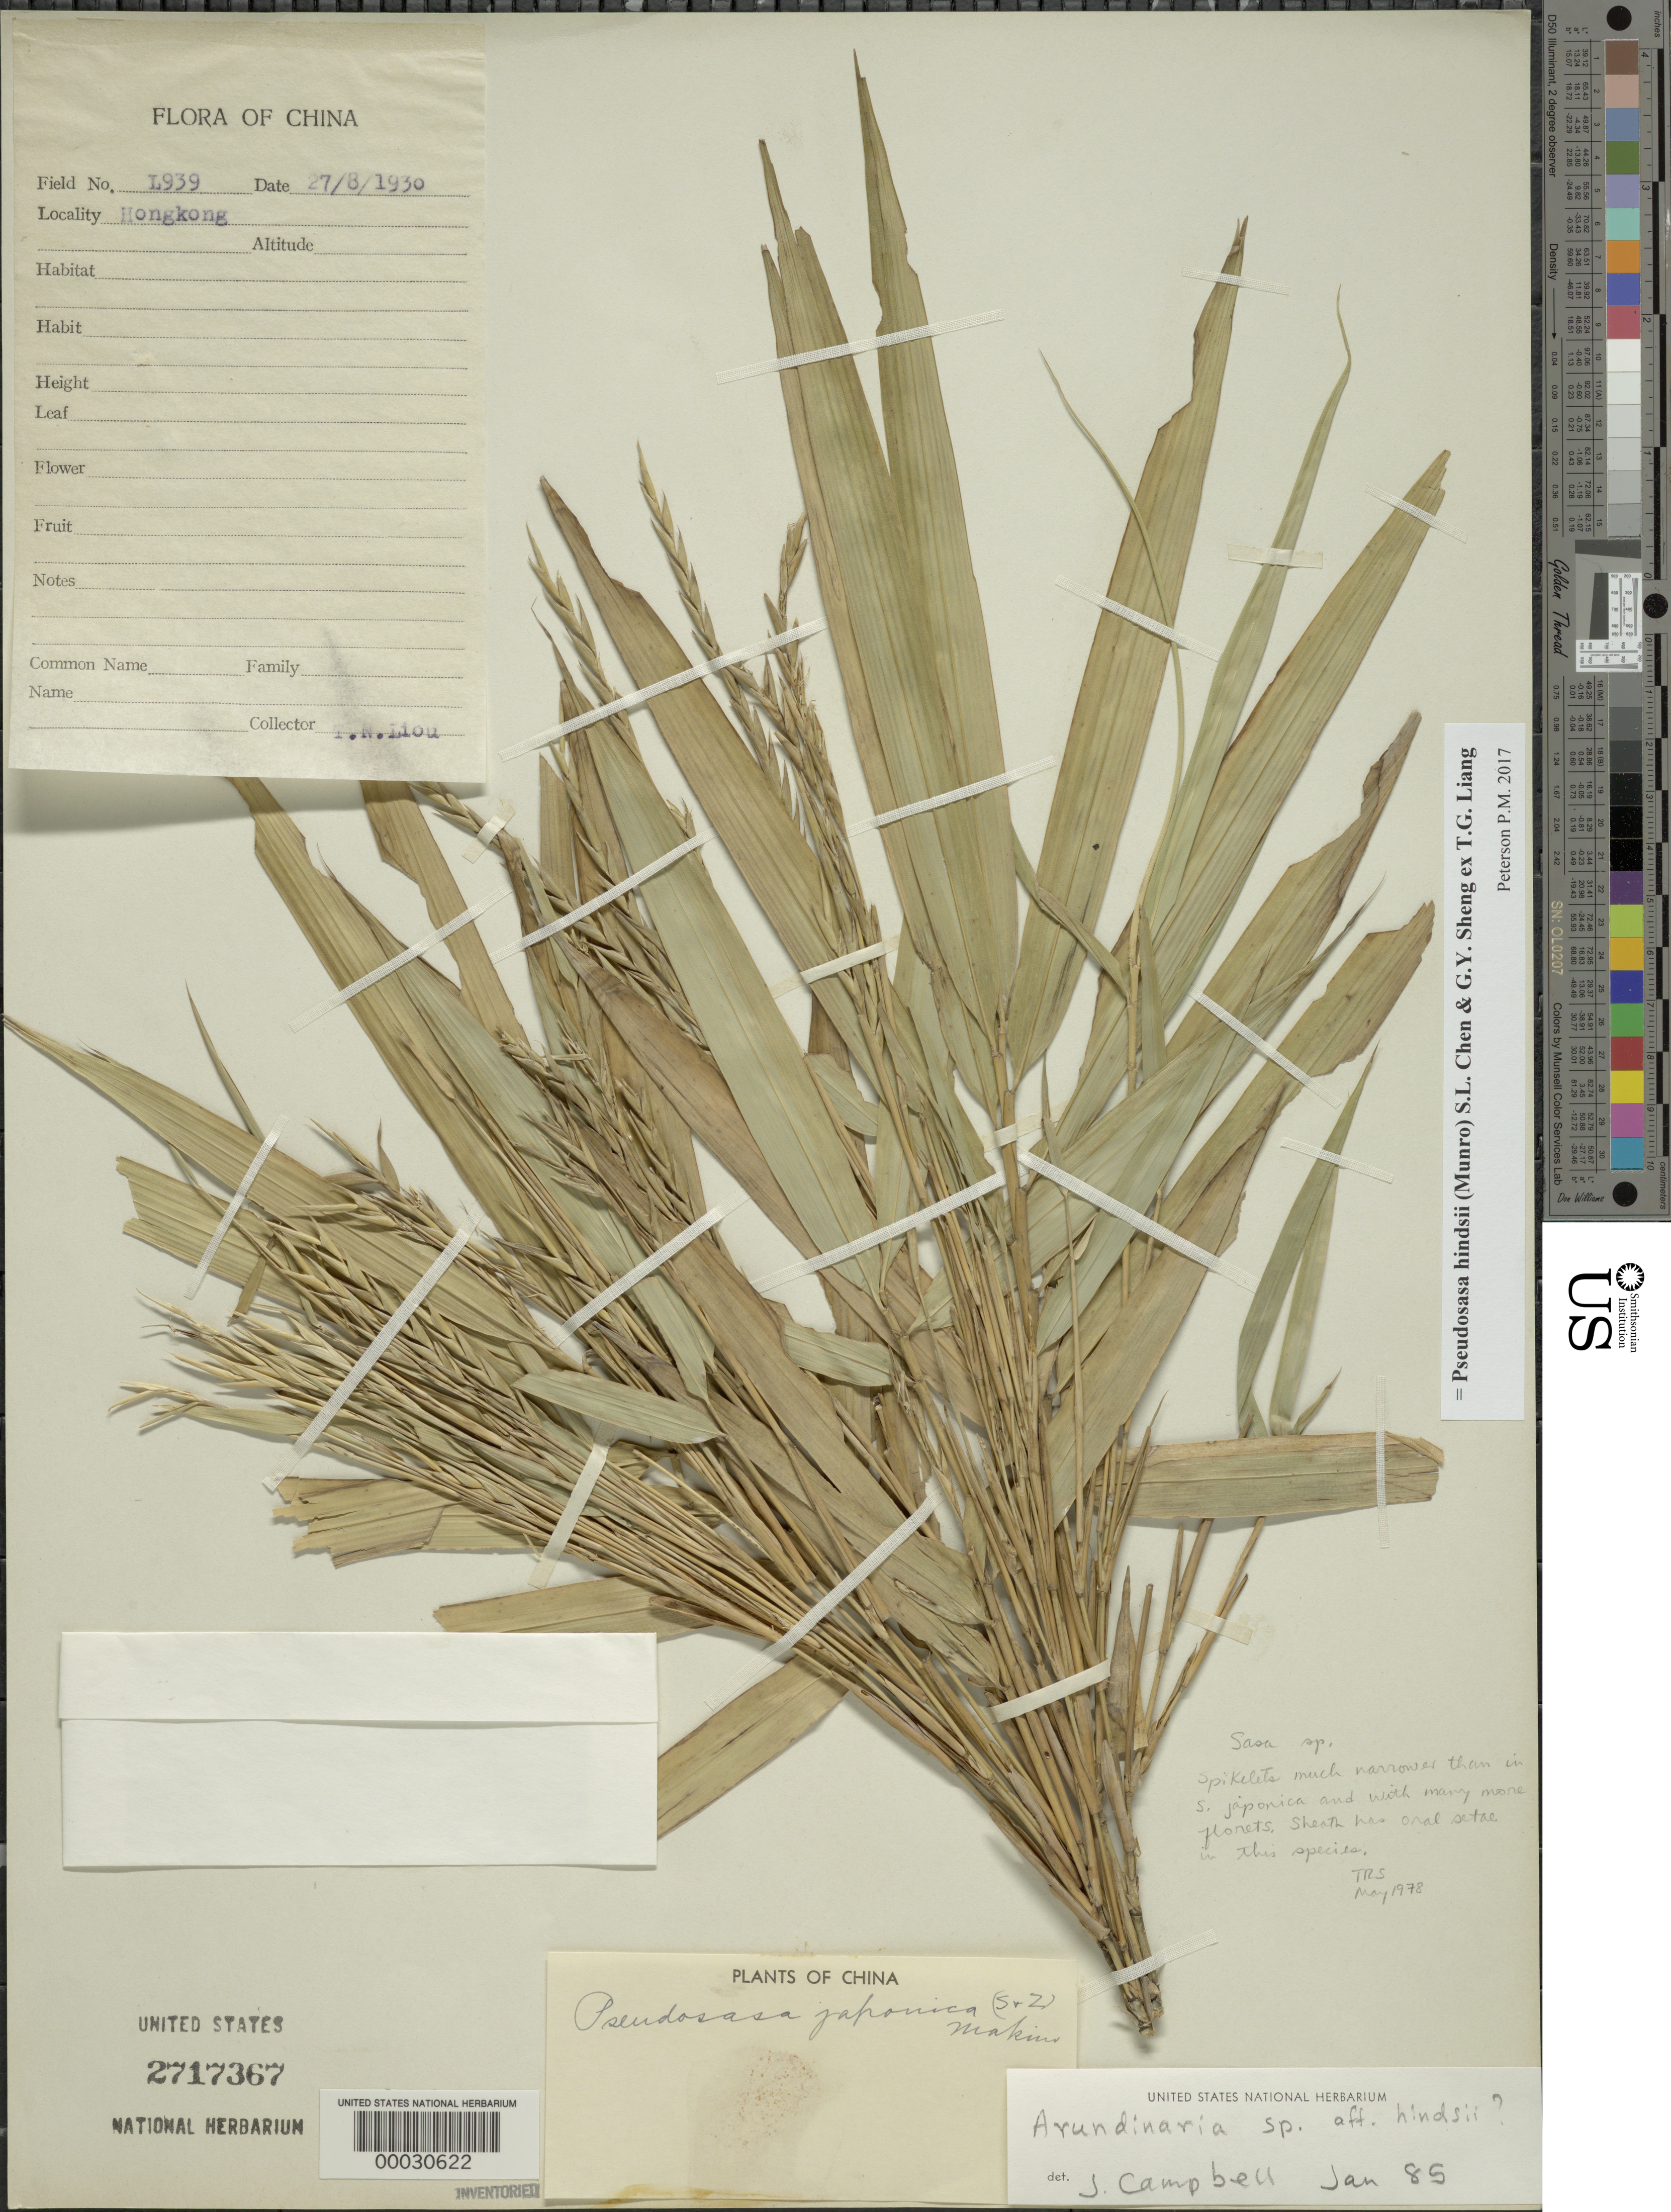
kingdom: Plantae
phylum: Tracheophyta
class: Liliopsida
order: Poales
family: Poaceae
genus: Pseudosasa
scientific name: Pseudosasa hindsii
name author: (Munro) S.L. Chen & G.Y. Sheng ex T.G. Liang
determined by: Poaceae Reorganization Project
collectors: T. N. Liou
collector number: L939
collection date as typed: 27 Aug 1930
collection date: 1930-08-27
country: China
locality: Hong kong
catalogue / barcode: US 2717367